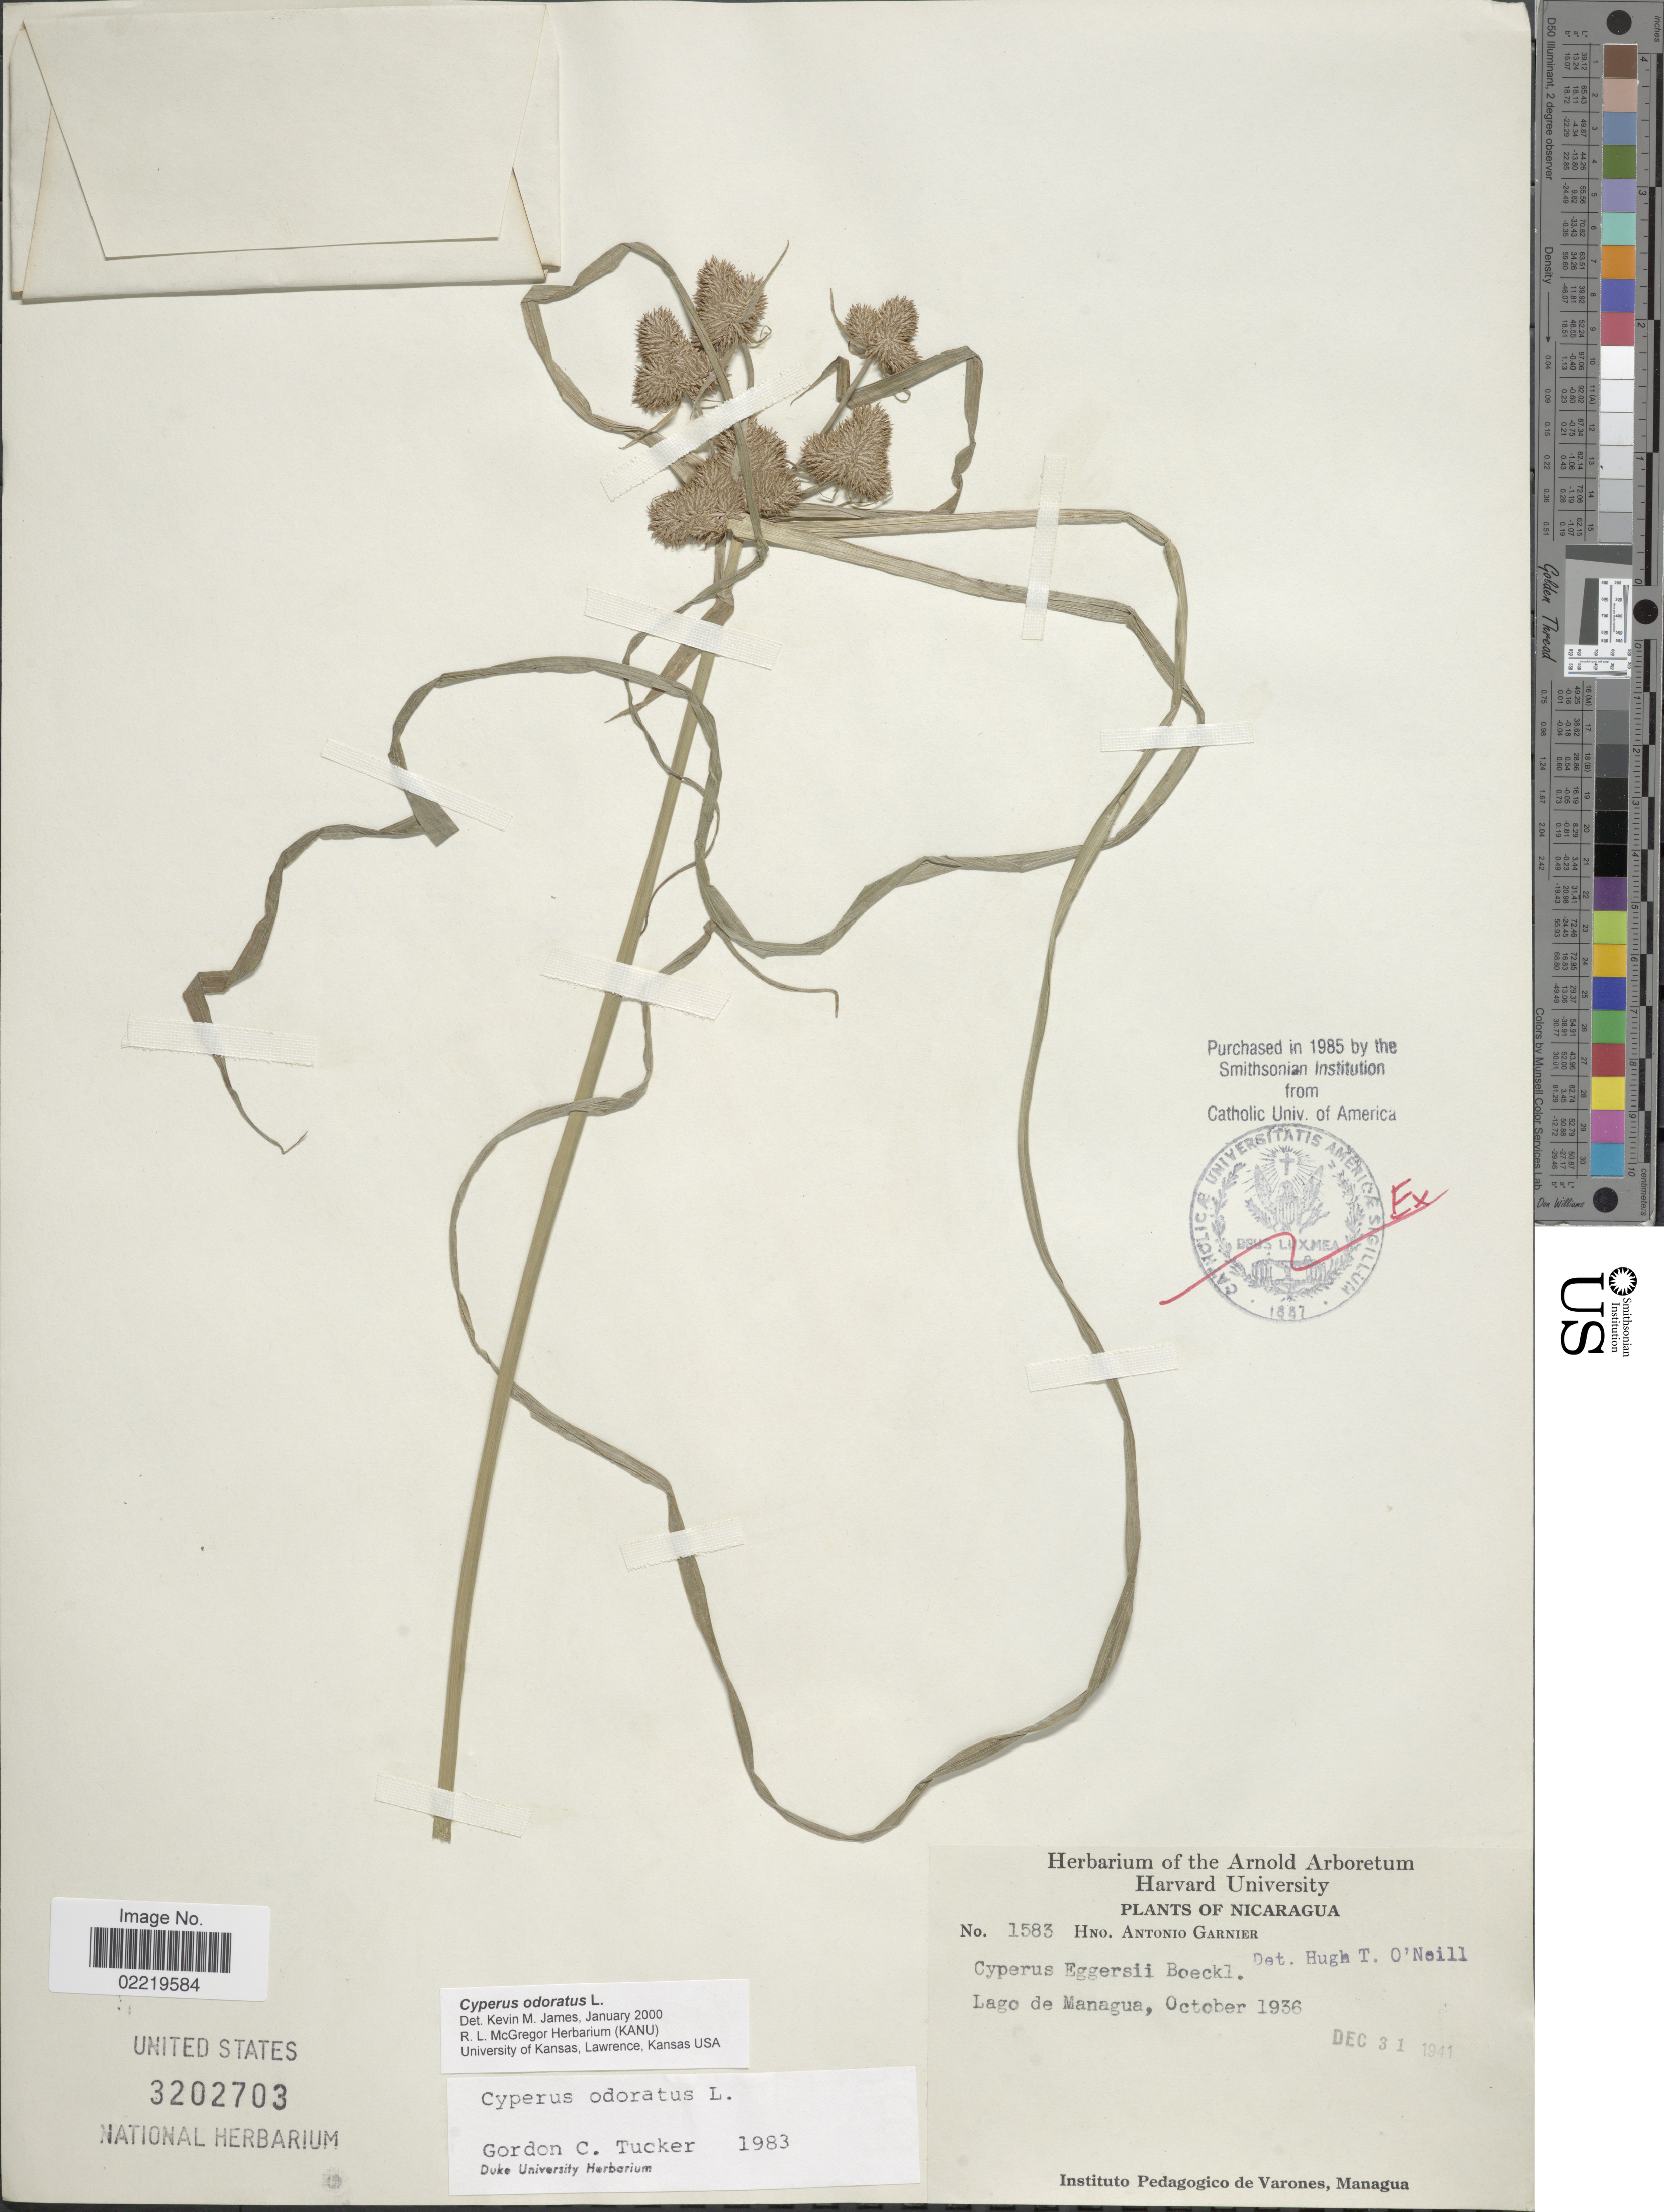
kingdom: Plantae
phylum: Tracheophyta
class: Liliopsida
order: Poales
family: Cyperaceae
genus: Cyperus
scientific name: Cyperus odoratus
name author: L.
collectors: Bro. A. Garnier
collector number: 1583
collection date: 1936-10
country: Nicaragua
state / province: Managua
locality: Lago de Managua.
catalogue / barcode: US 3202703